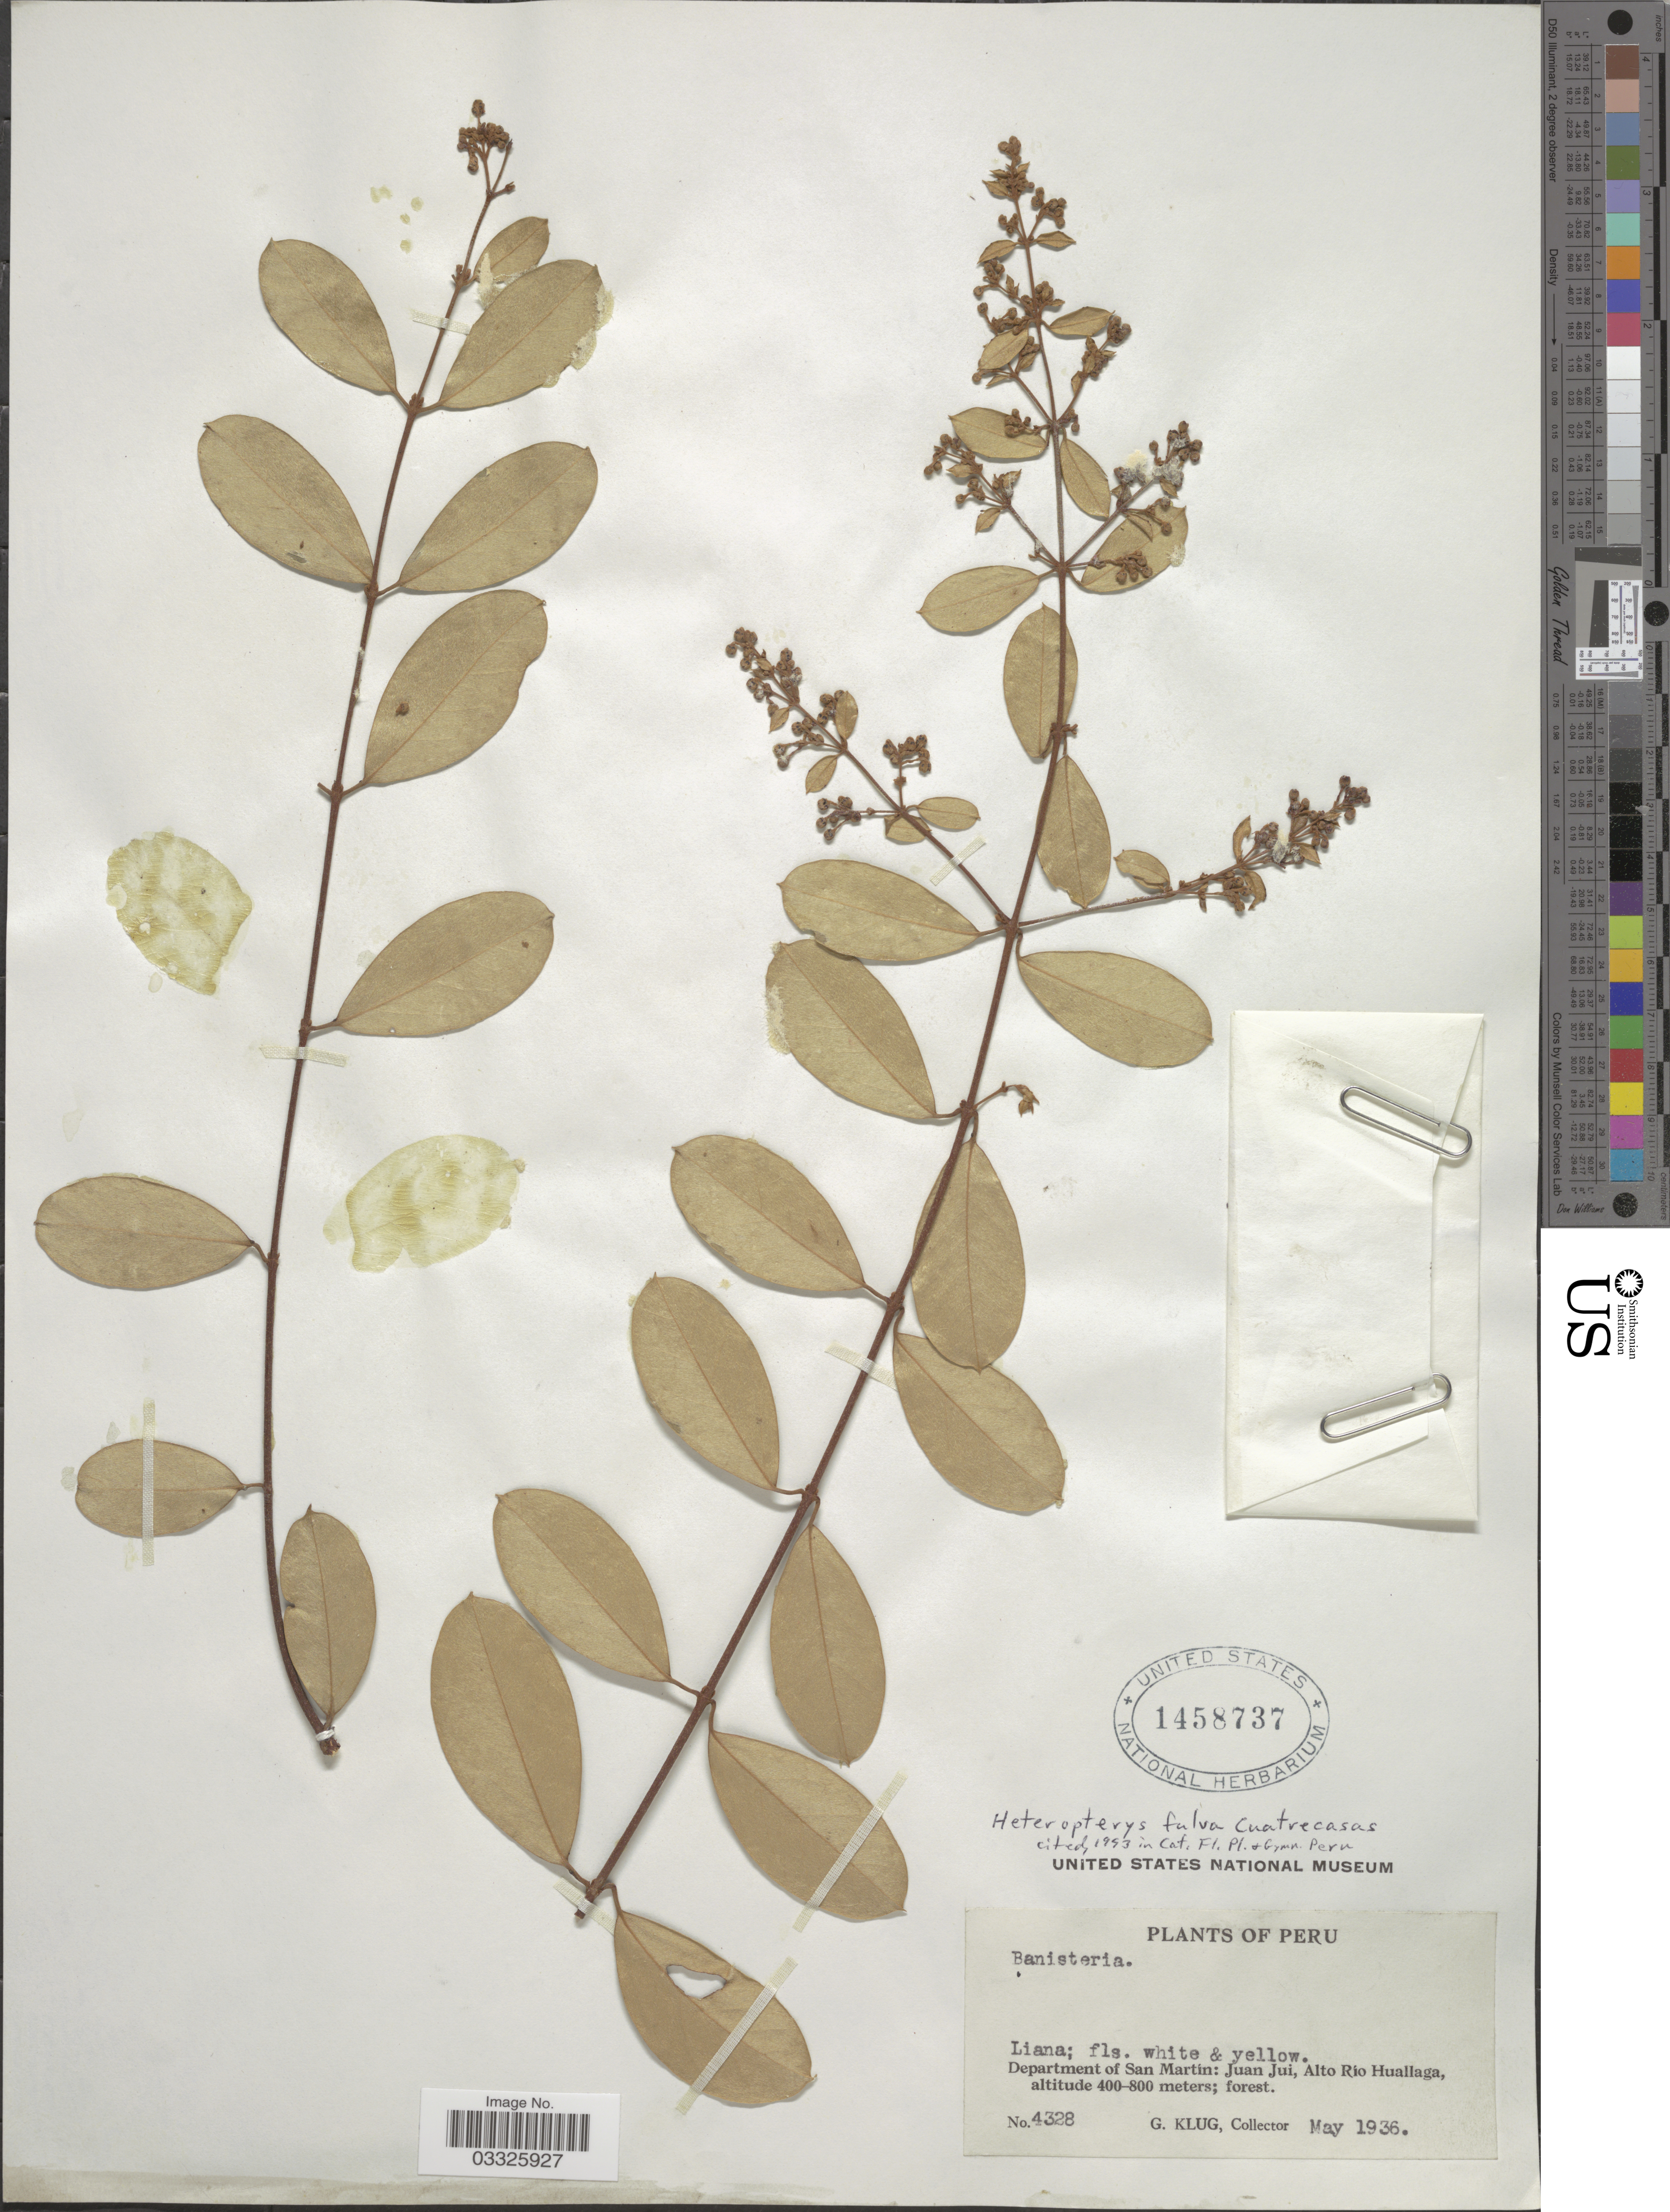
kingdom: Plantae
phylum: Tracheophyta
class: Magnoliopsida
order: Malpighiales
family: Malpighiaceae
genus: Heteropterys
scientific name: Heteropterys fulva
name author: Cuatrec.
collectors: G. Klug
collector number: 4328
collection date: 1936-05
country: Peru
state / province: San Martín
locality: Department of San Martín: Juan Jui, Alto Río Huallaga.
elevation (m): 400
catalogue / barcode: US 1458737